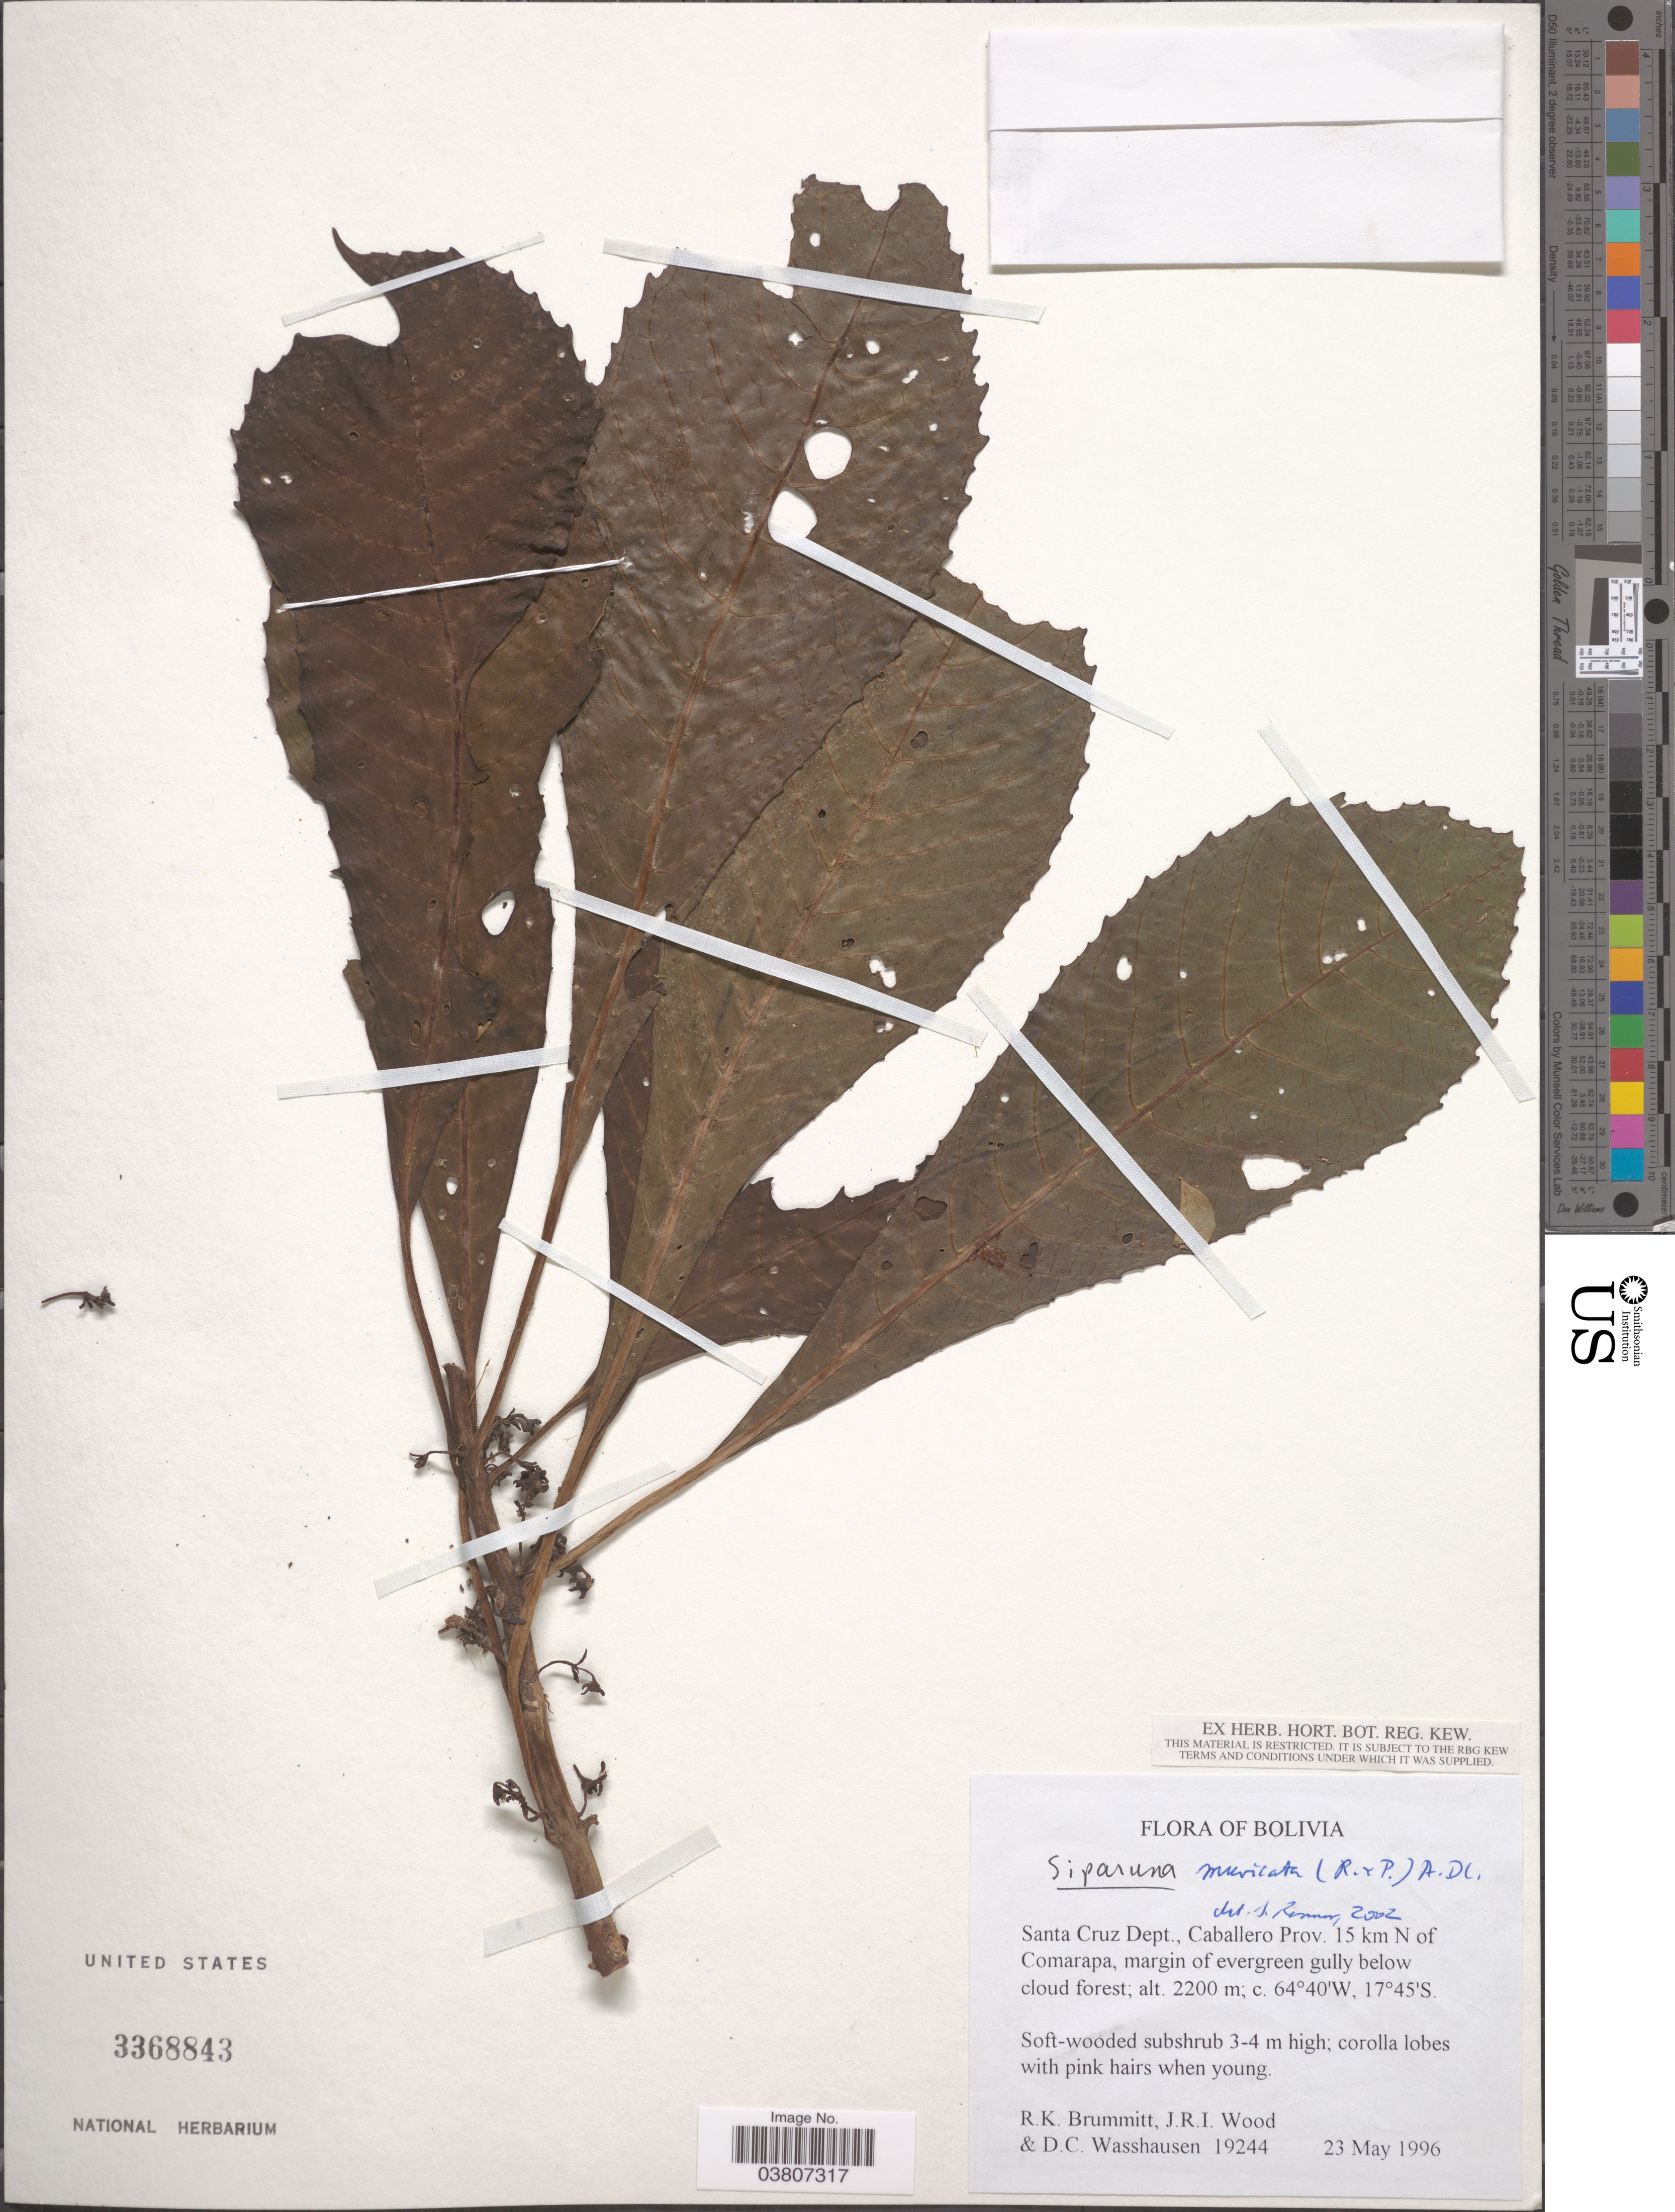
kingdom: Plantae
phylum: Tracheophyta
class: Magnoliopsida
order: Laurales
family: Siparunaceae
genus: Siparuna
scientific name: Siparuna muricata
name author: (Ruiz & Pav.) A. DC.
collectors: R. K. Brummitt, J. R. I. Wood & D. C. Wasshausen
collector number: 19244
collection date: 1996-05-23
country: Bolivia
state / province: Santa Cruz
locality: Santa Cruz Dept., Caballero Prov. 15 km N of Comarapa.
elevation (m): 2200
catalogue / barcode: US 3368843